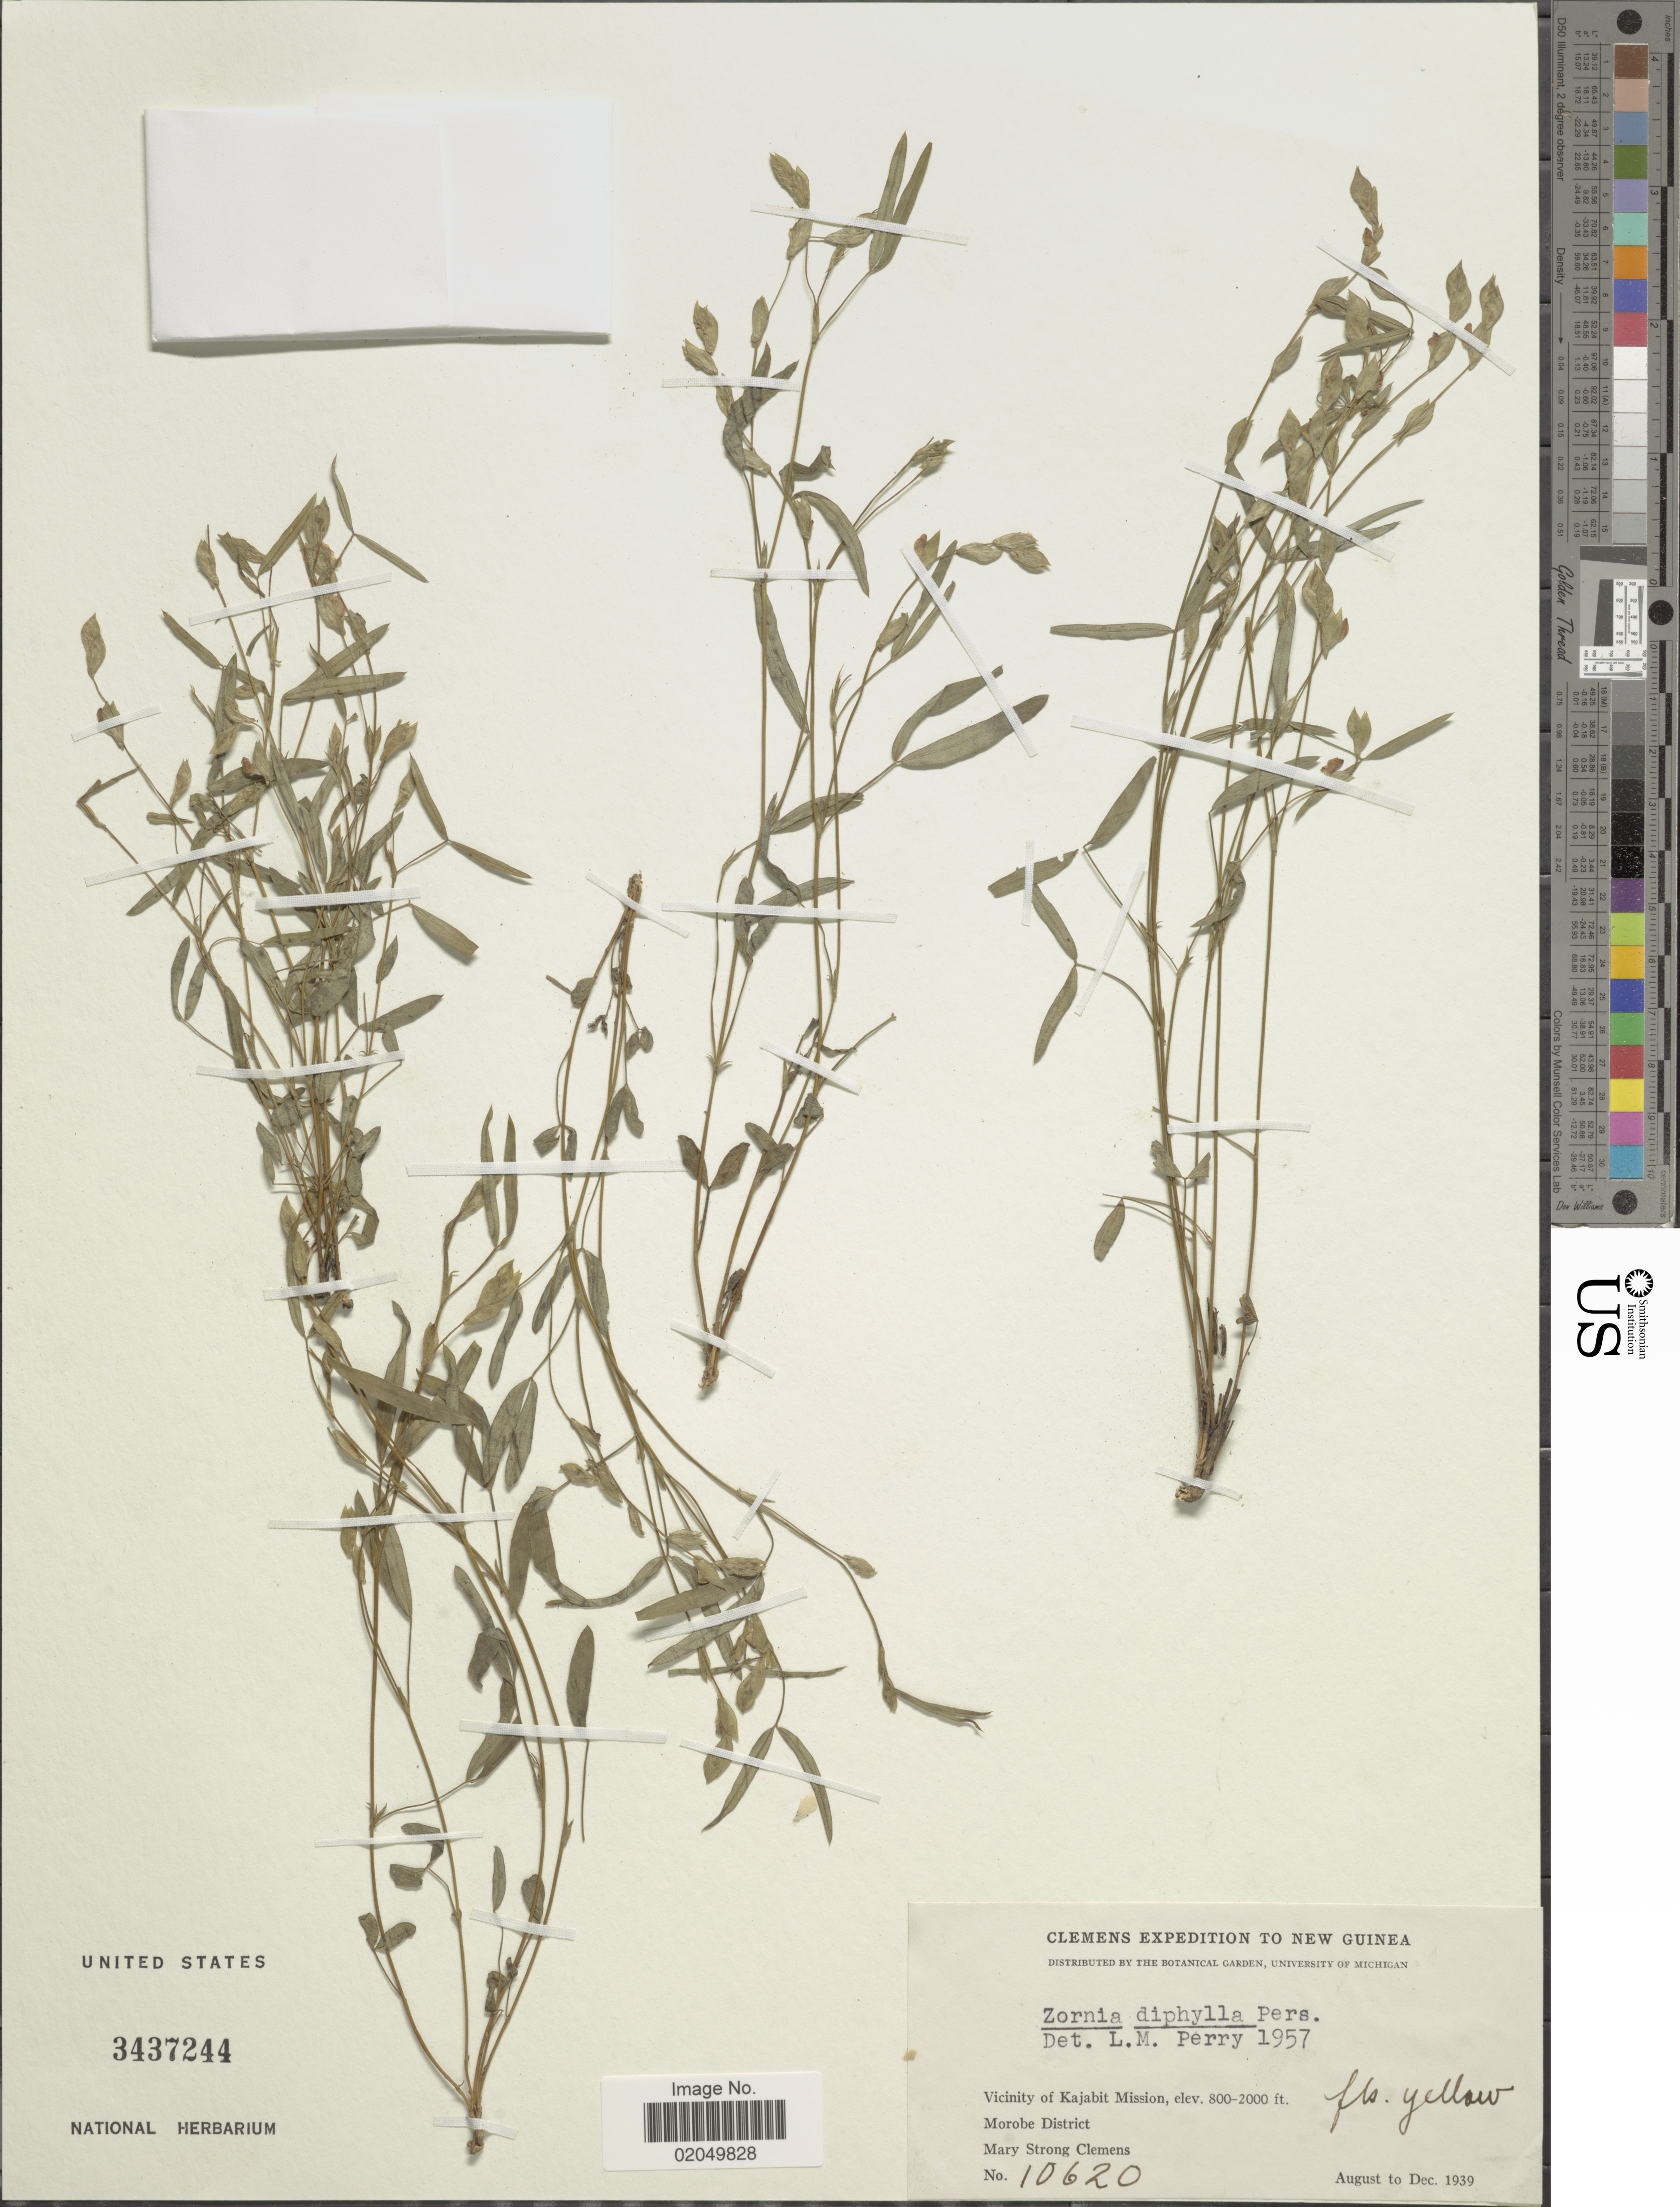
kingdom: Plantae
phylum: Tracheophyta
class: Magnoliopsida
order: Fabales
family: Fabaceae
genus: Zornia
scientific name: Zornia diphylla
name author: (L.) Pers.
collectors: M. S. Clemens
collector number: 10620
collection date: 1939-08/1939-12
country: Papua New Guinea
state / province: Morobe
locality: New Guinea, Vicinity of Kajabit Mission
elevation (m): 244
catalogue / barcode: US 3437244